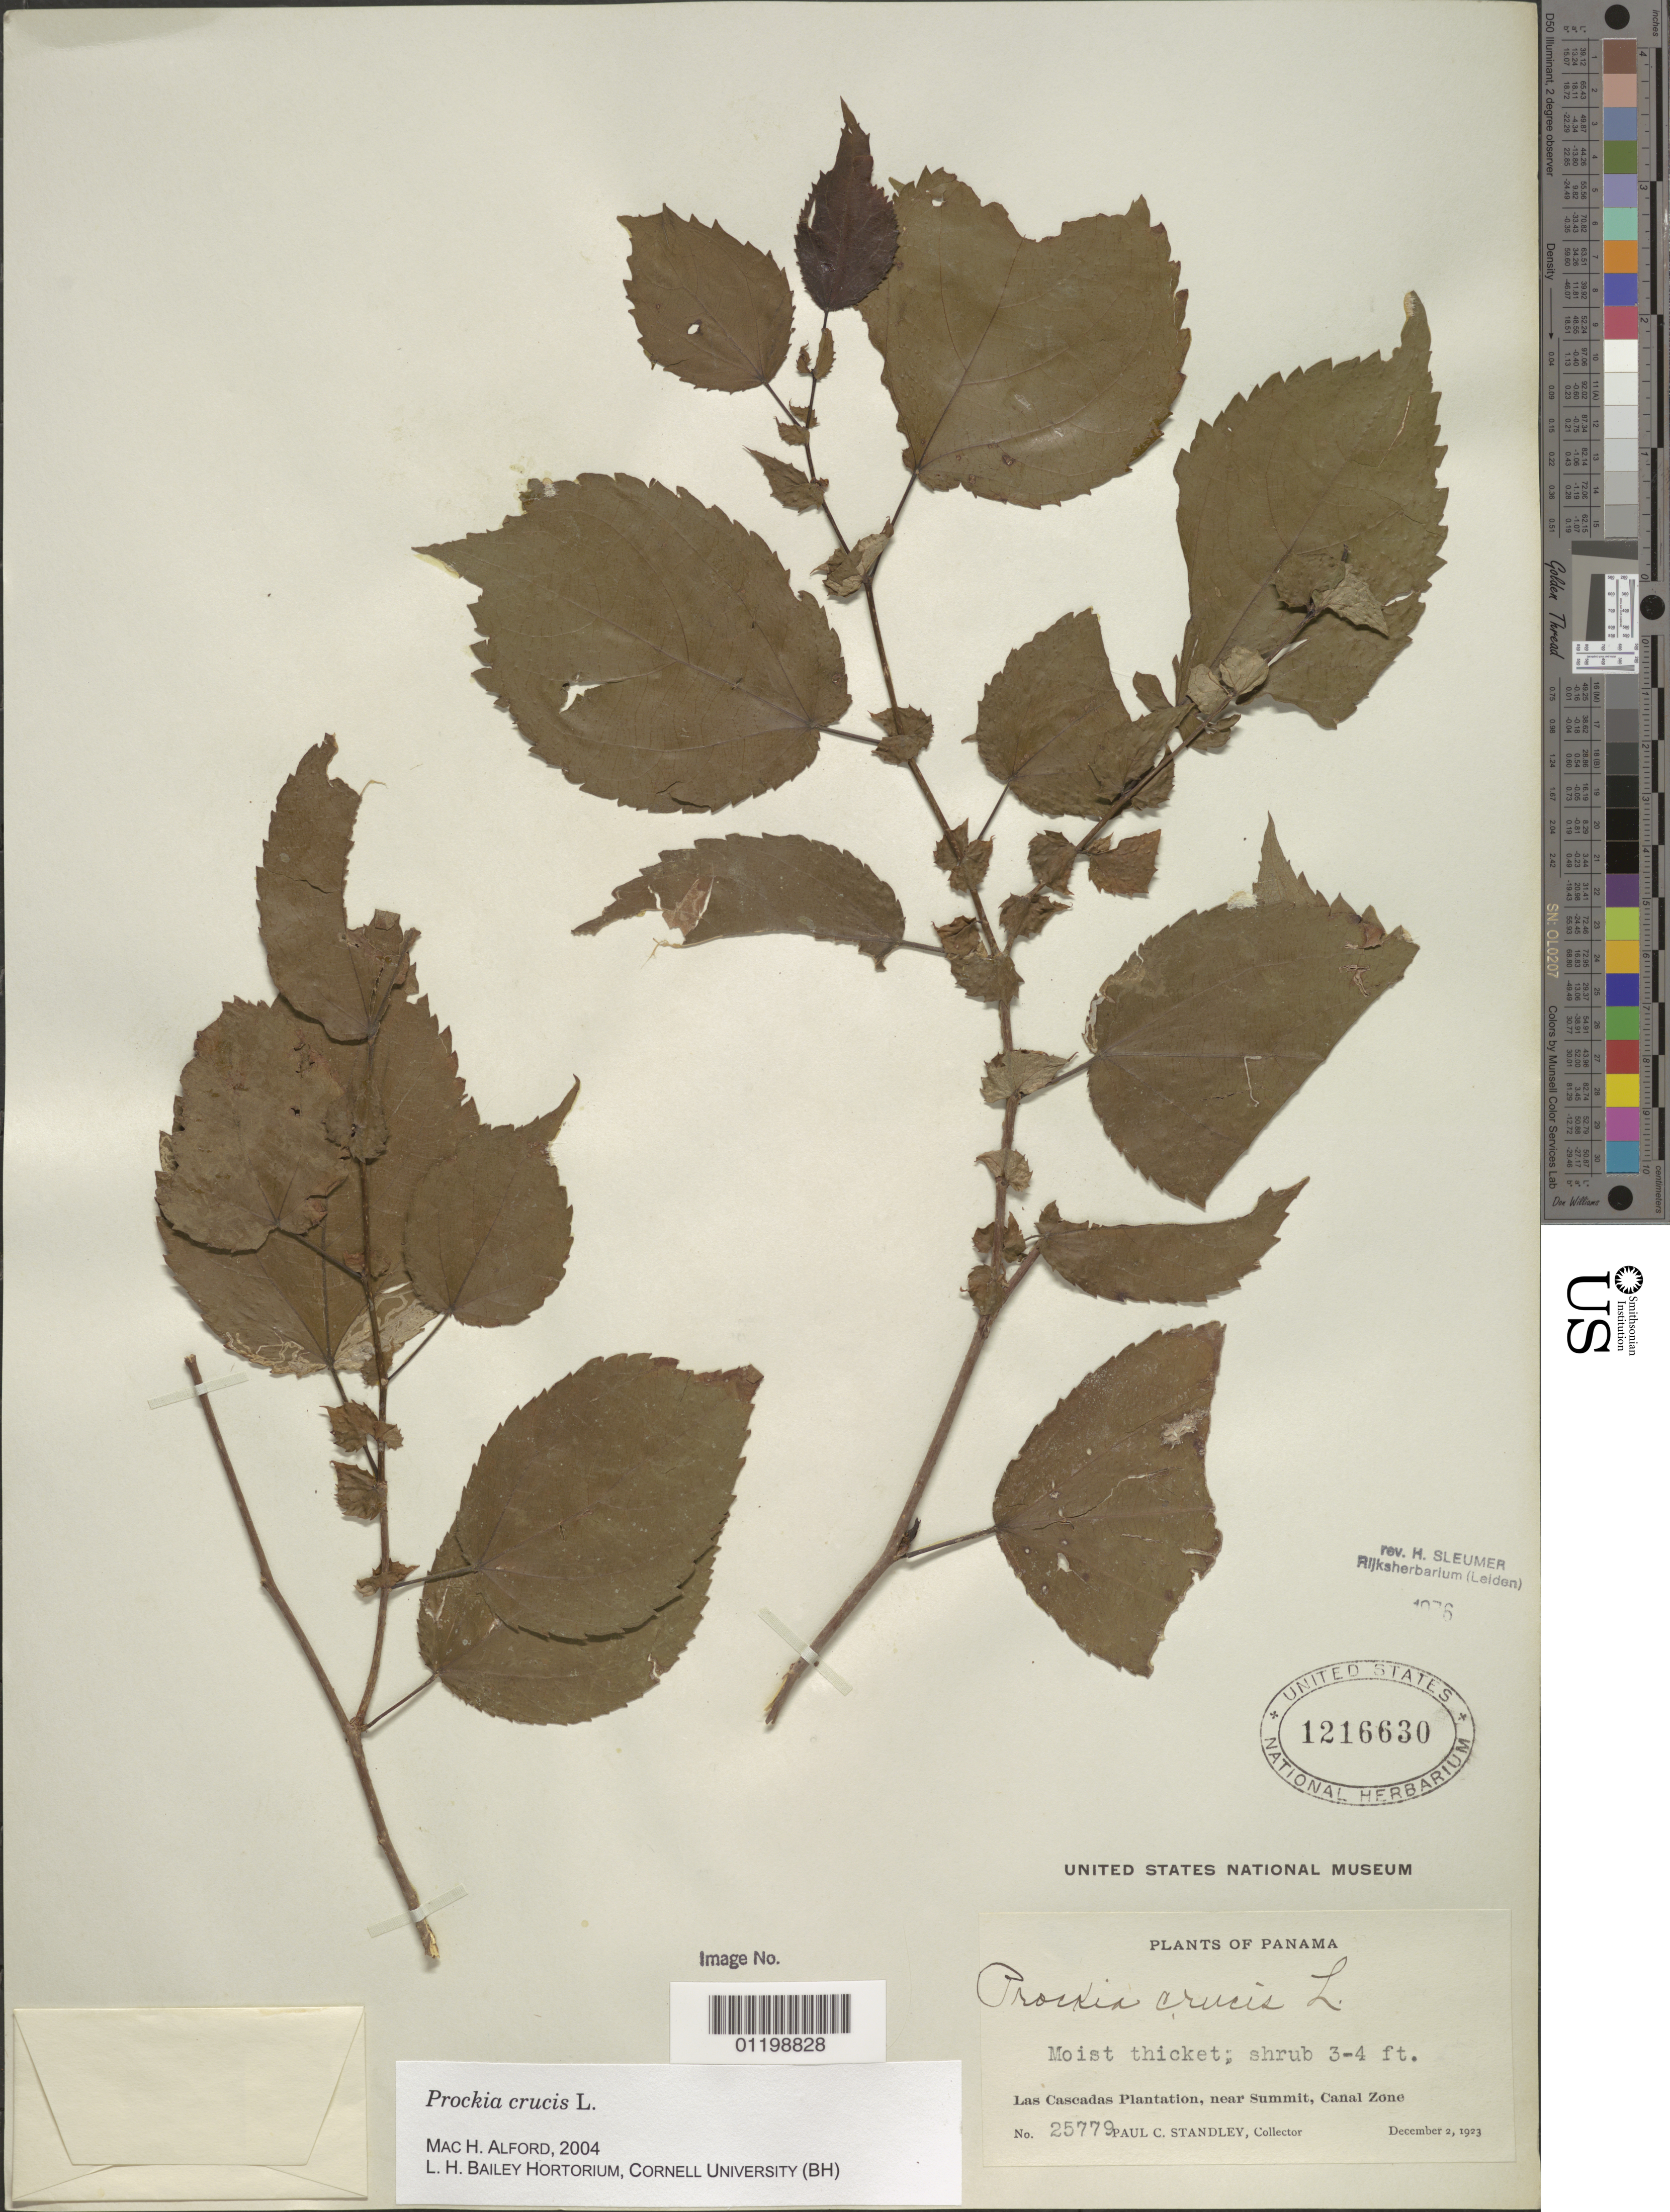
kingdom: Plantae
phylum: Tracheophyta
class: Magnoliopsida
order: Malpighiales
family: Salicaceae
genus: Prockia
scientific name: Prockia crucis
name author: P. Browne ex L.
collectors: P. C. Standley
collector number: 25779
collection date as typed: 2 Dec 1923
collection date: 1923-12-02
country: Panama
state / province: Panamá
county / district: Canal Zone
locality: Las Cascadas Plantation, near Summit.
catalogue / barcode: US 1216630